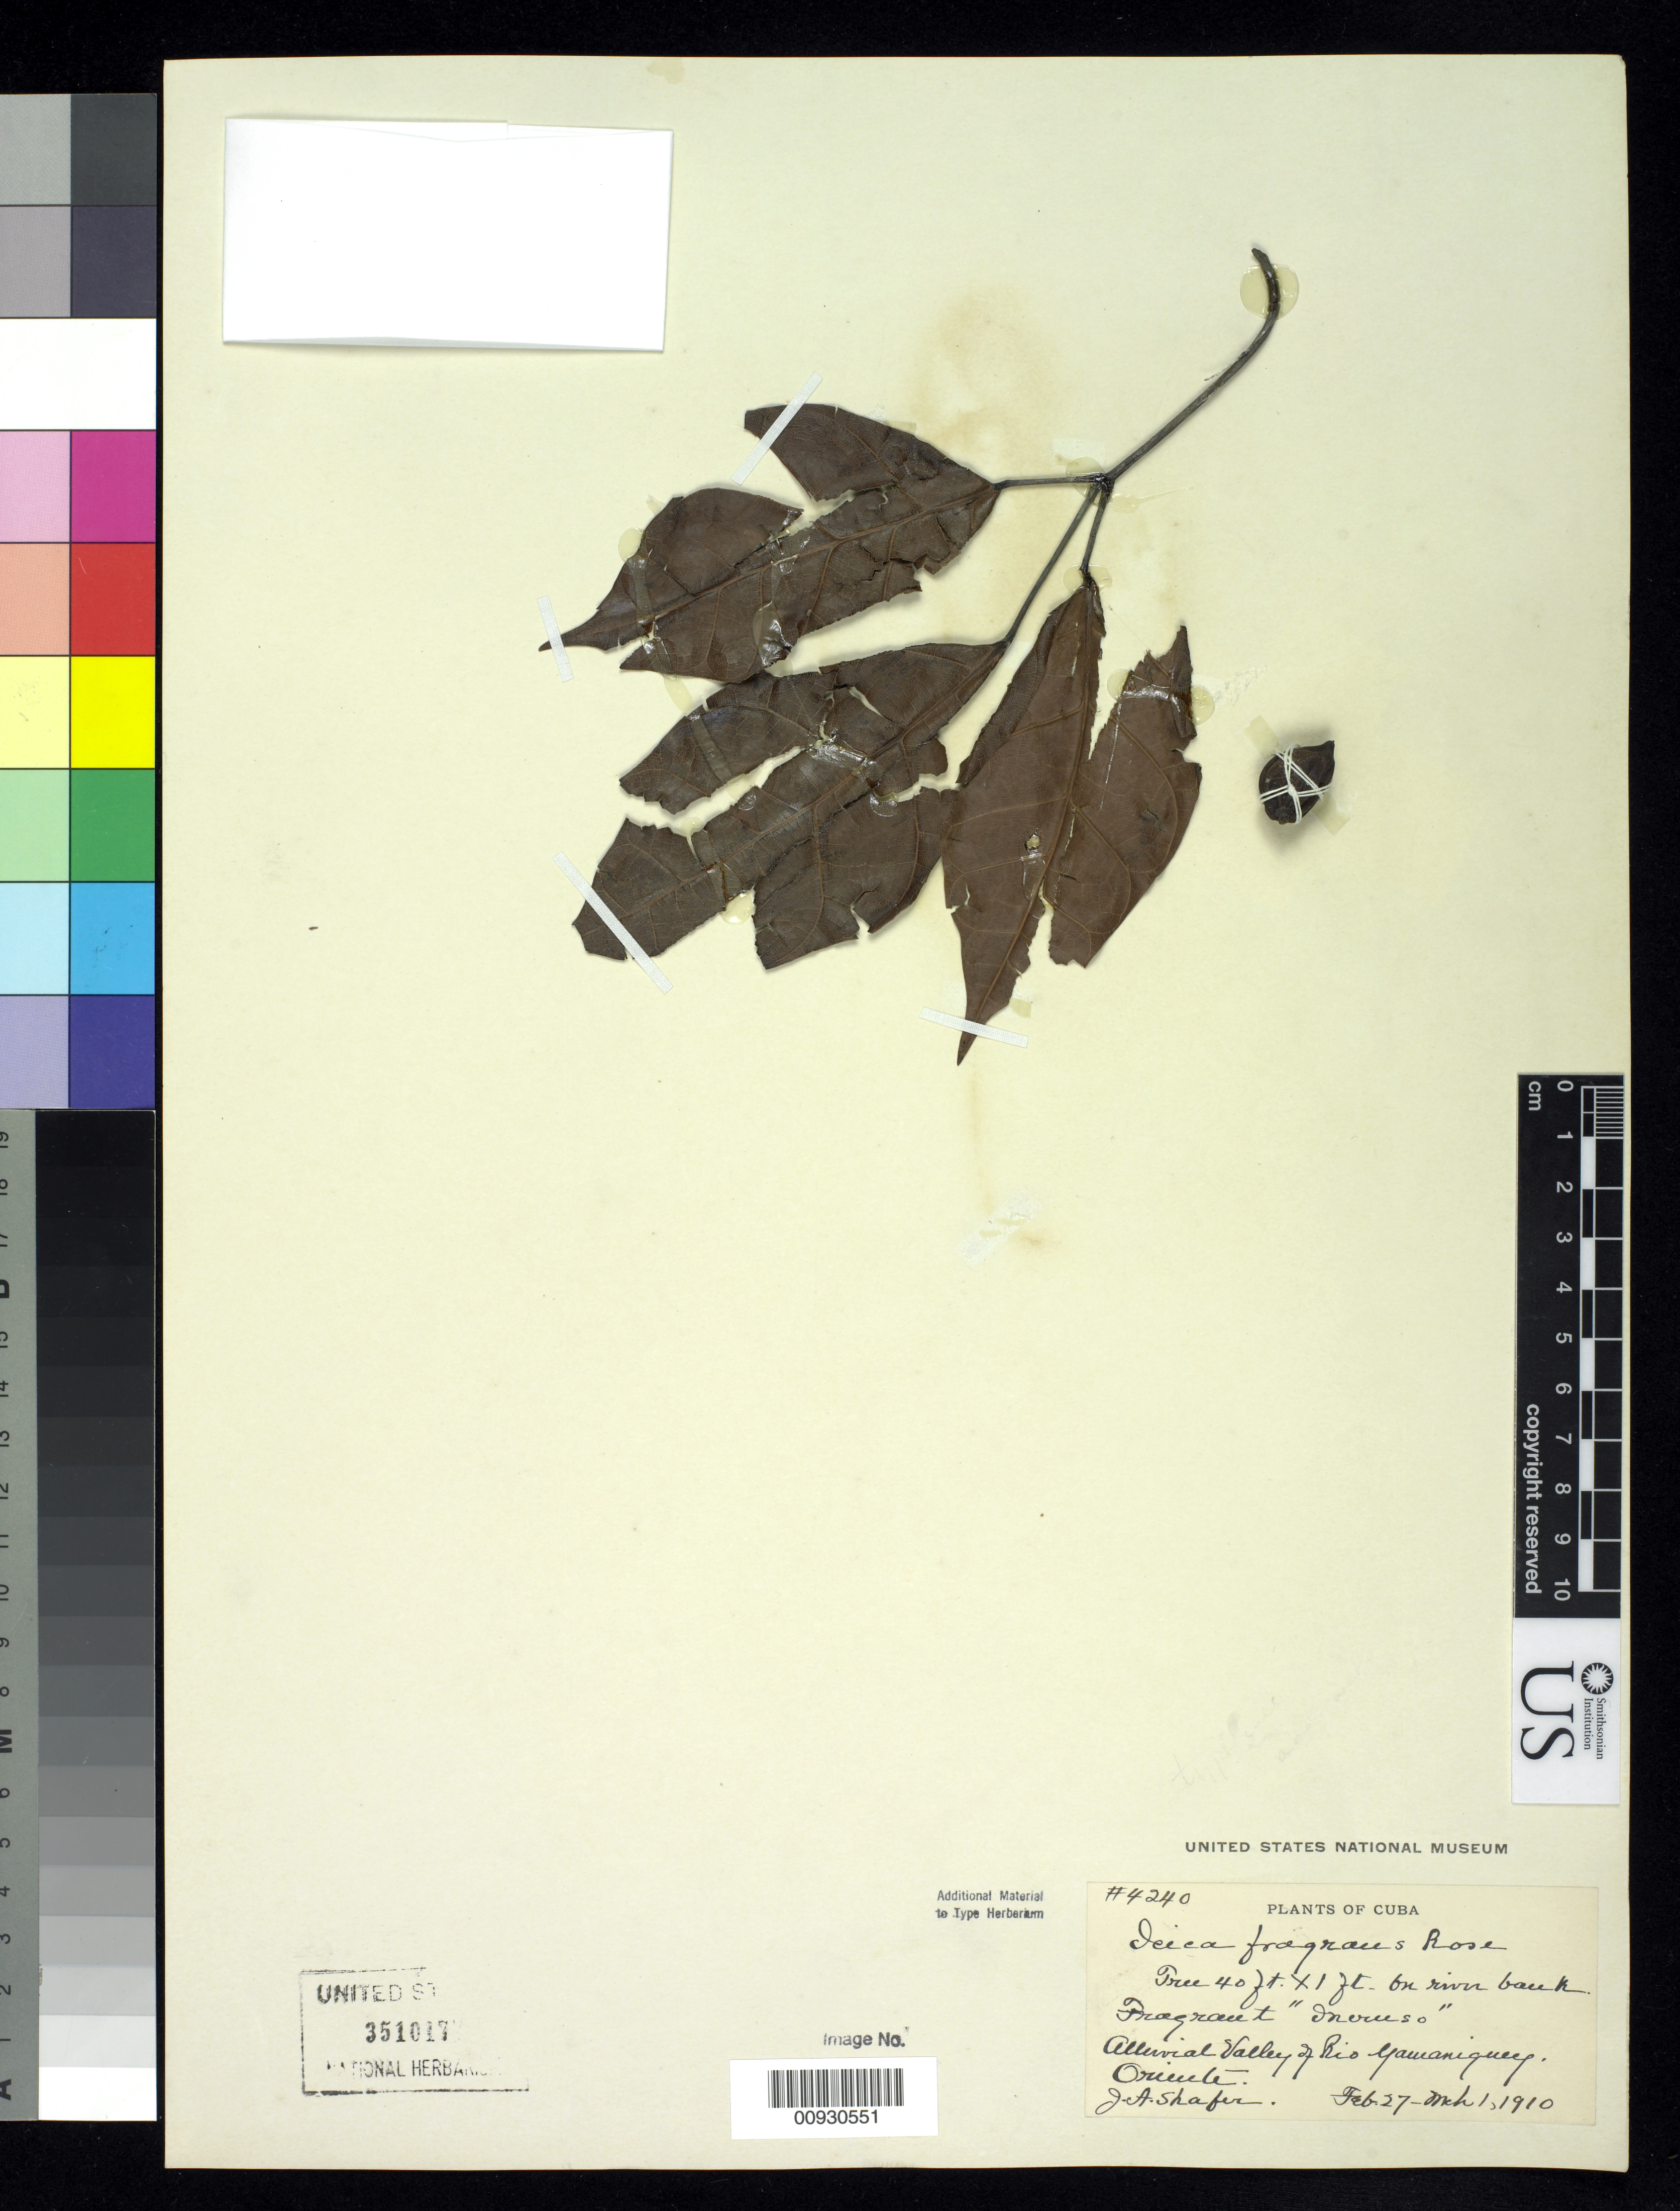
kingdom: Plantae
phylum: Tracheophyta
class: Magnoliopsida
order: Sapindales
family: Burseraceae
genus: Icica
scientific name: Icica fragrans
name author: Rose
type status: Isotype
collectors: J. A. Shafer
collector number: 4240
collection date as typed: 27 Feb 1910 and 01 Mar 1910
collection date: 1910-02-27,1910-03-01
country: Cuba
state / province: Oriente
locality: Río Yamaniquey Valley.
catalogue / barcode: US 3510177